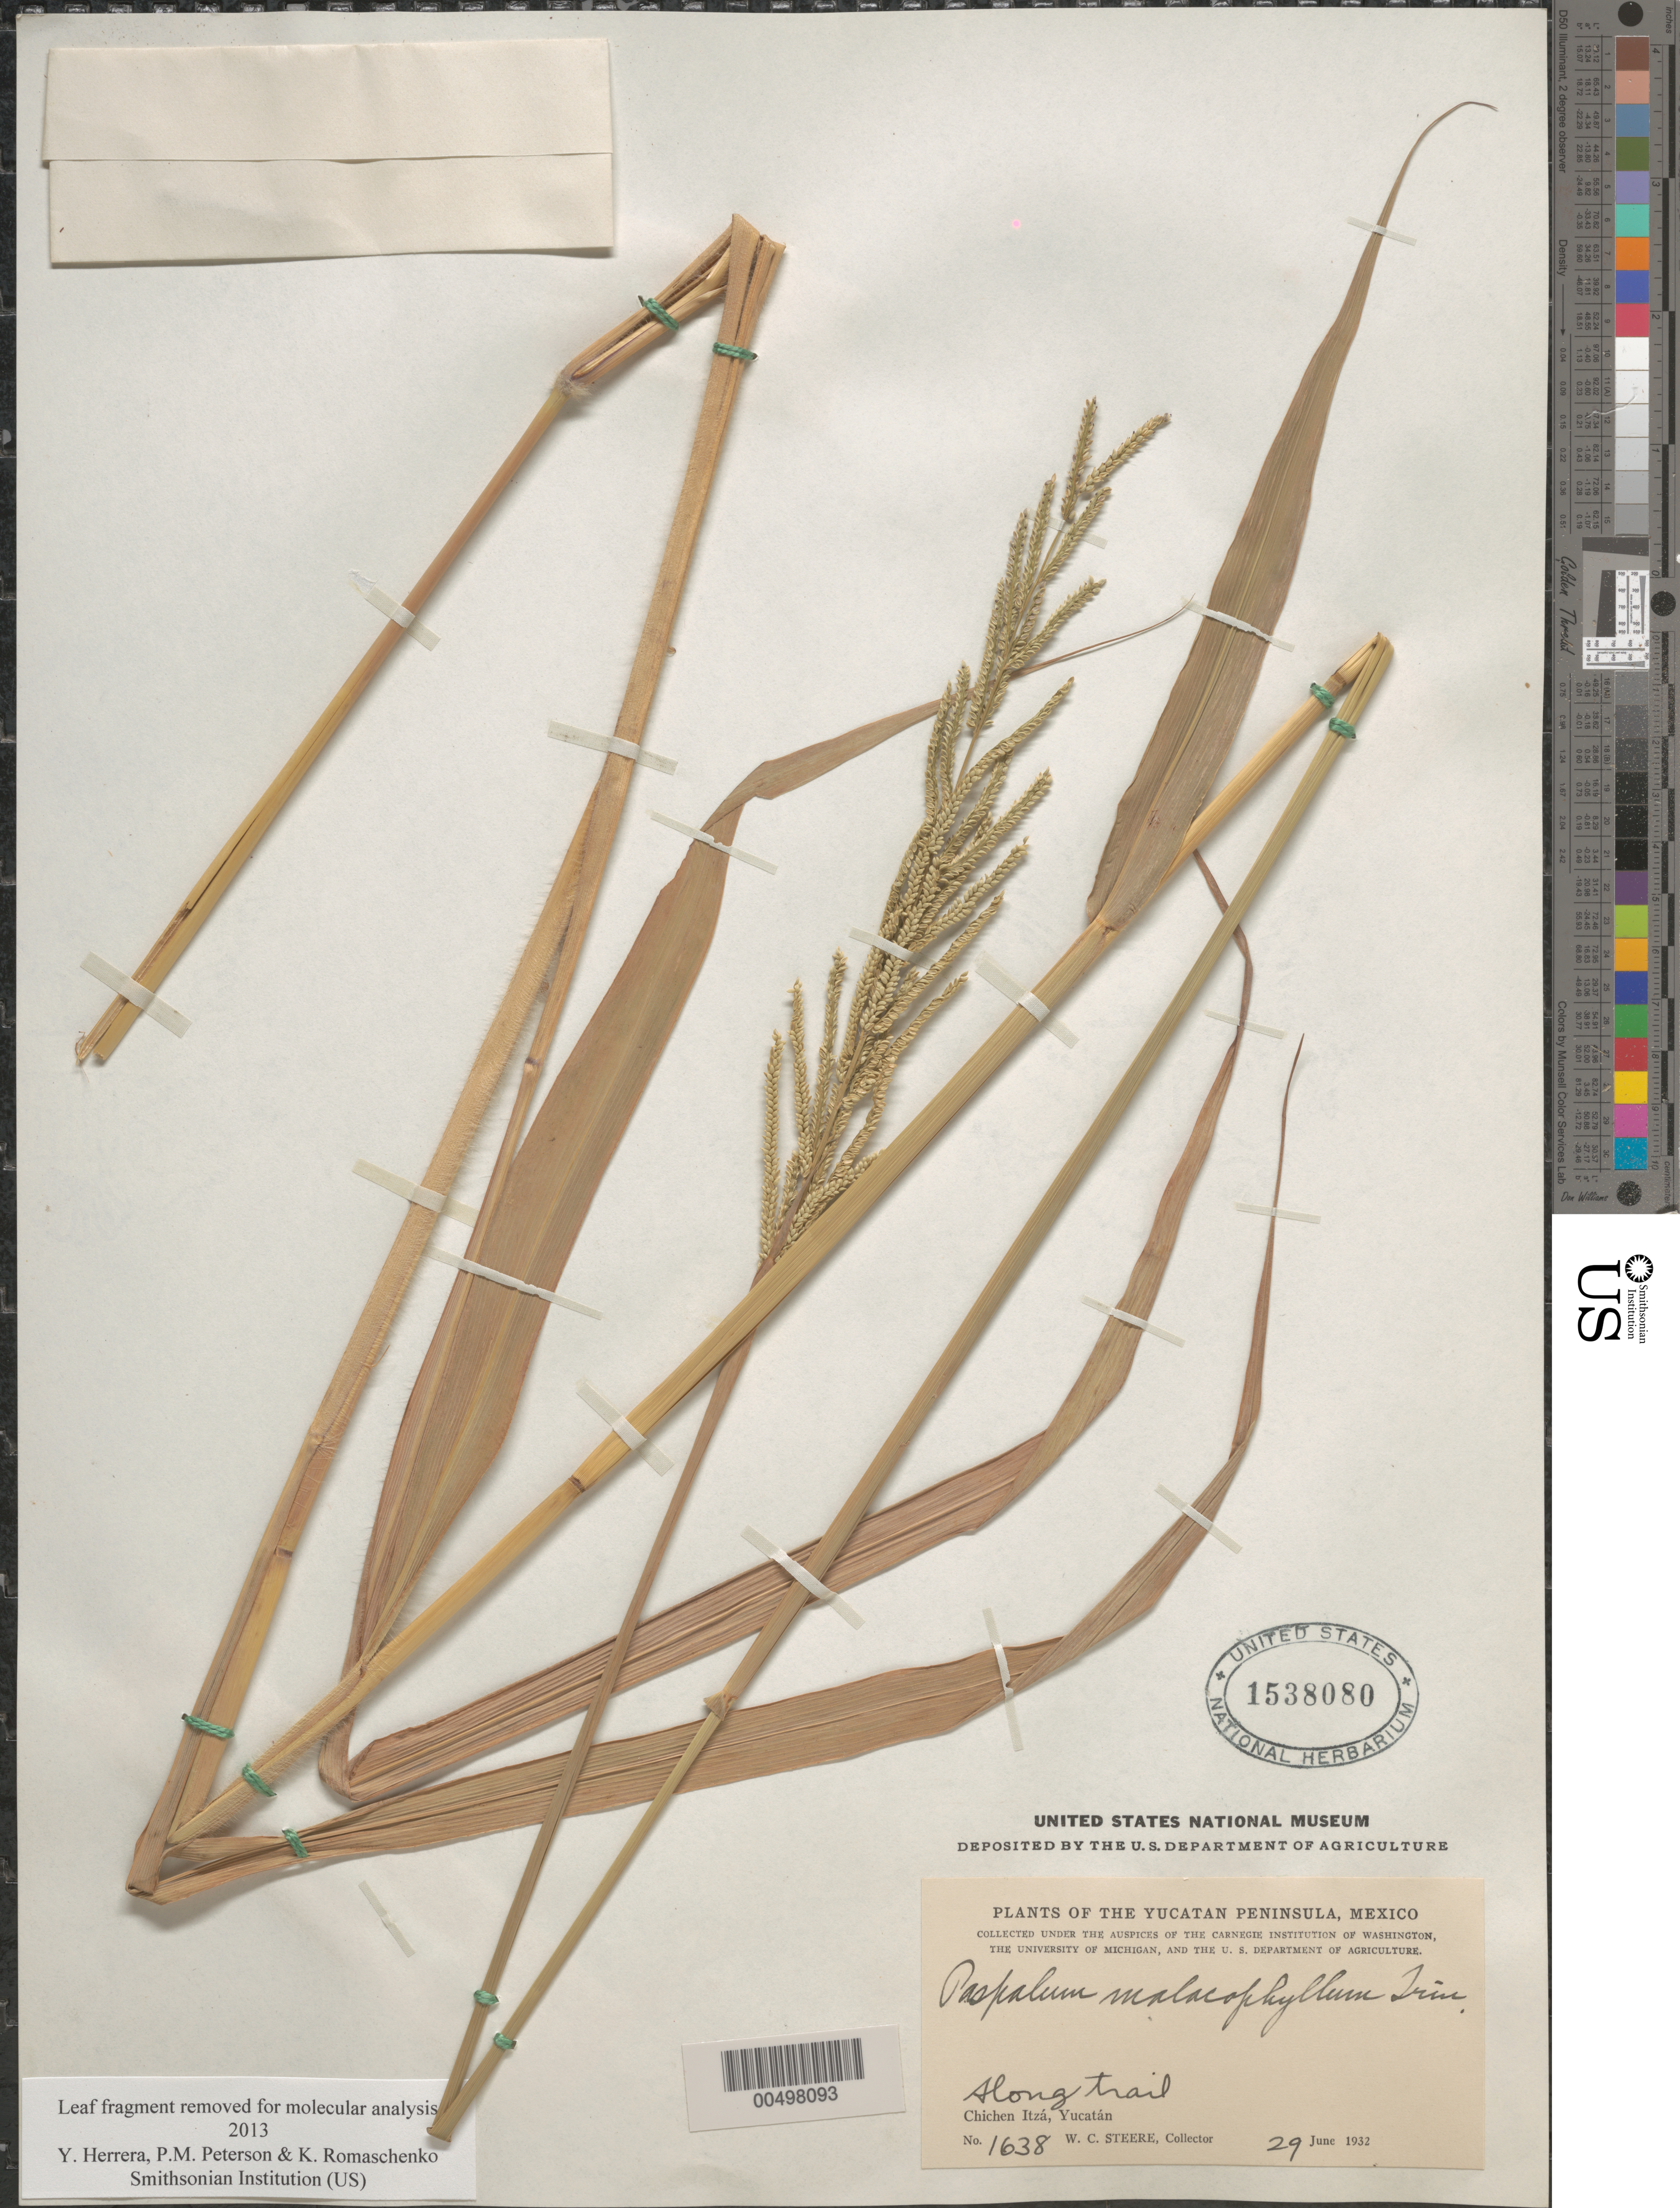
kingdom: Plantae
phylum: Tracheophyta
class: Liliopsida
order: Poales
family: Poaceae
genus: Paspalum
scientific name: Paspalum malacophyllum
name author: Trin.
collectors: W. C. Steere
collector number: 1638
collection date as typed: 29 Jun 1932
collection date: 1932-06-29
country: Mexico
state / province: Yucatan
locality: Yucatan Peninsula, Chichen Itz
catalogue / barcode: US 1538080